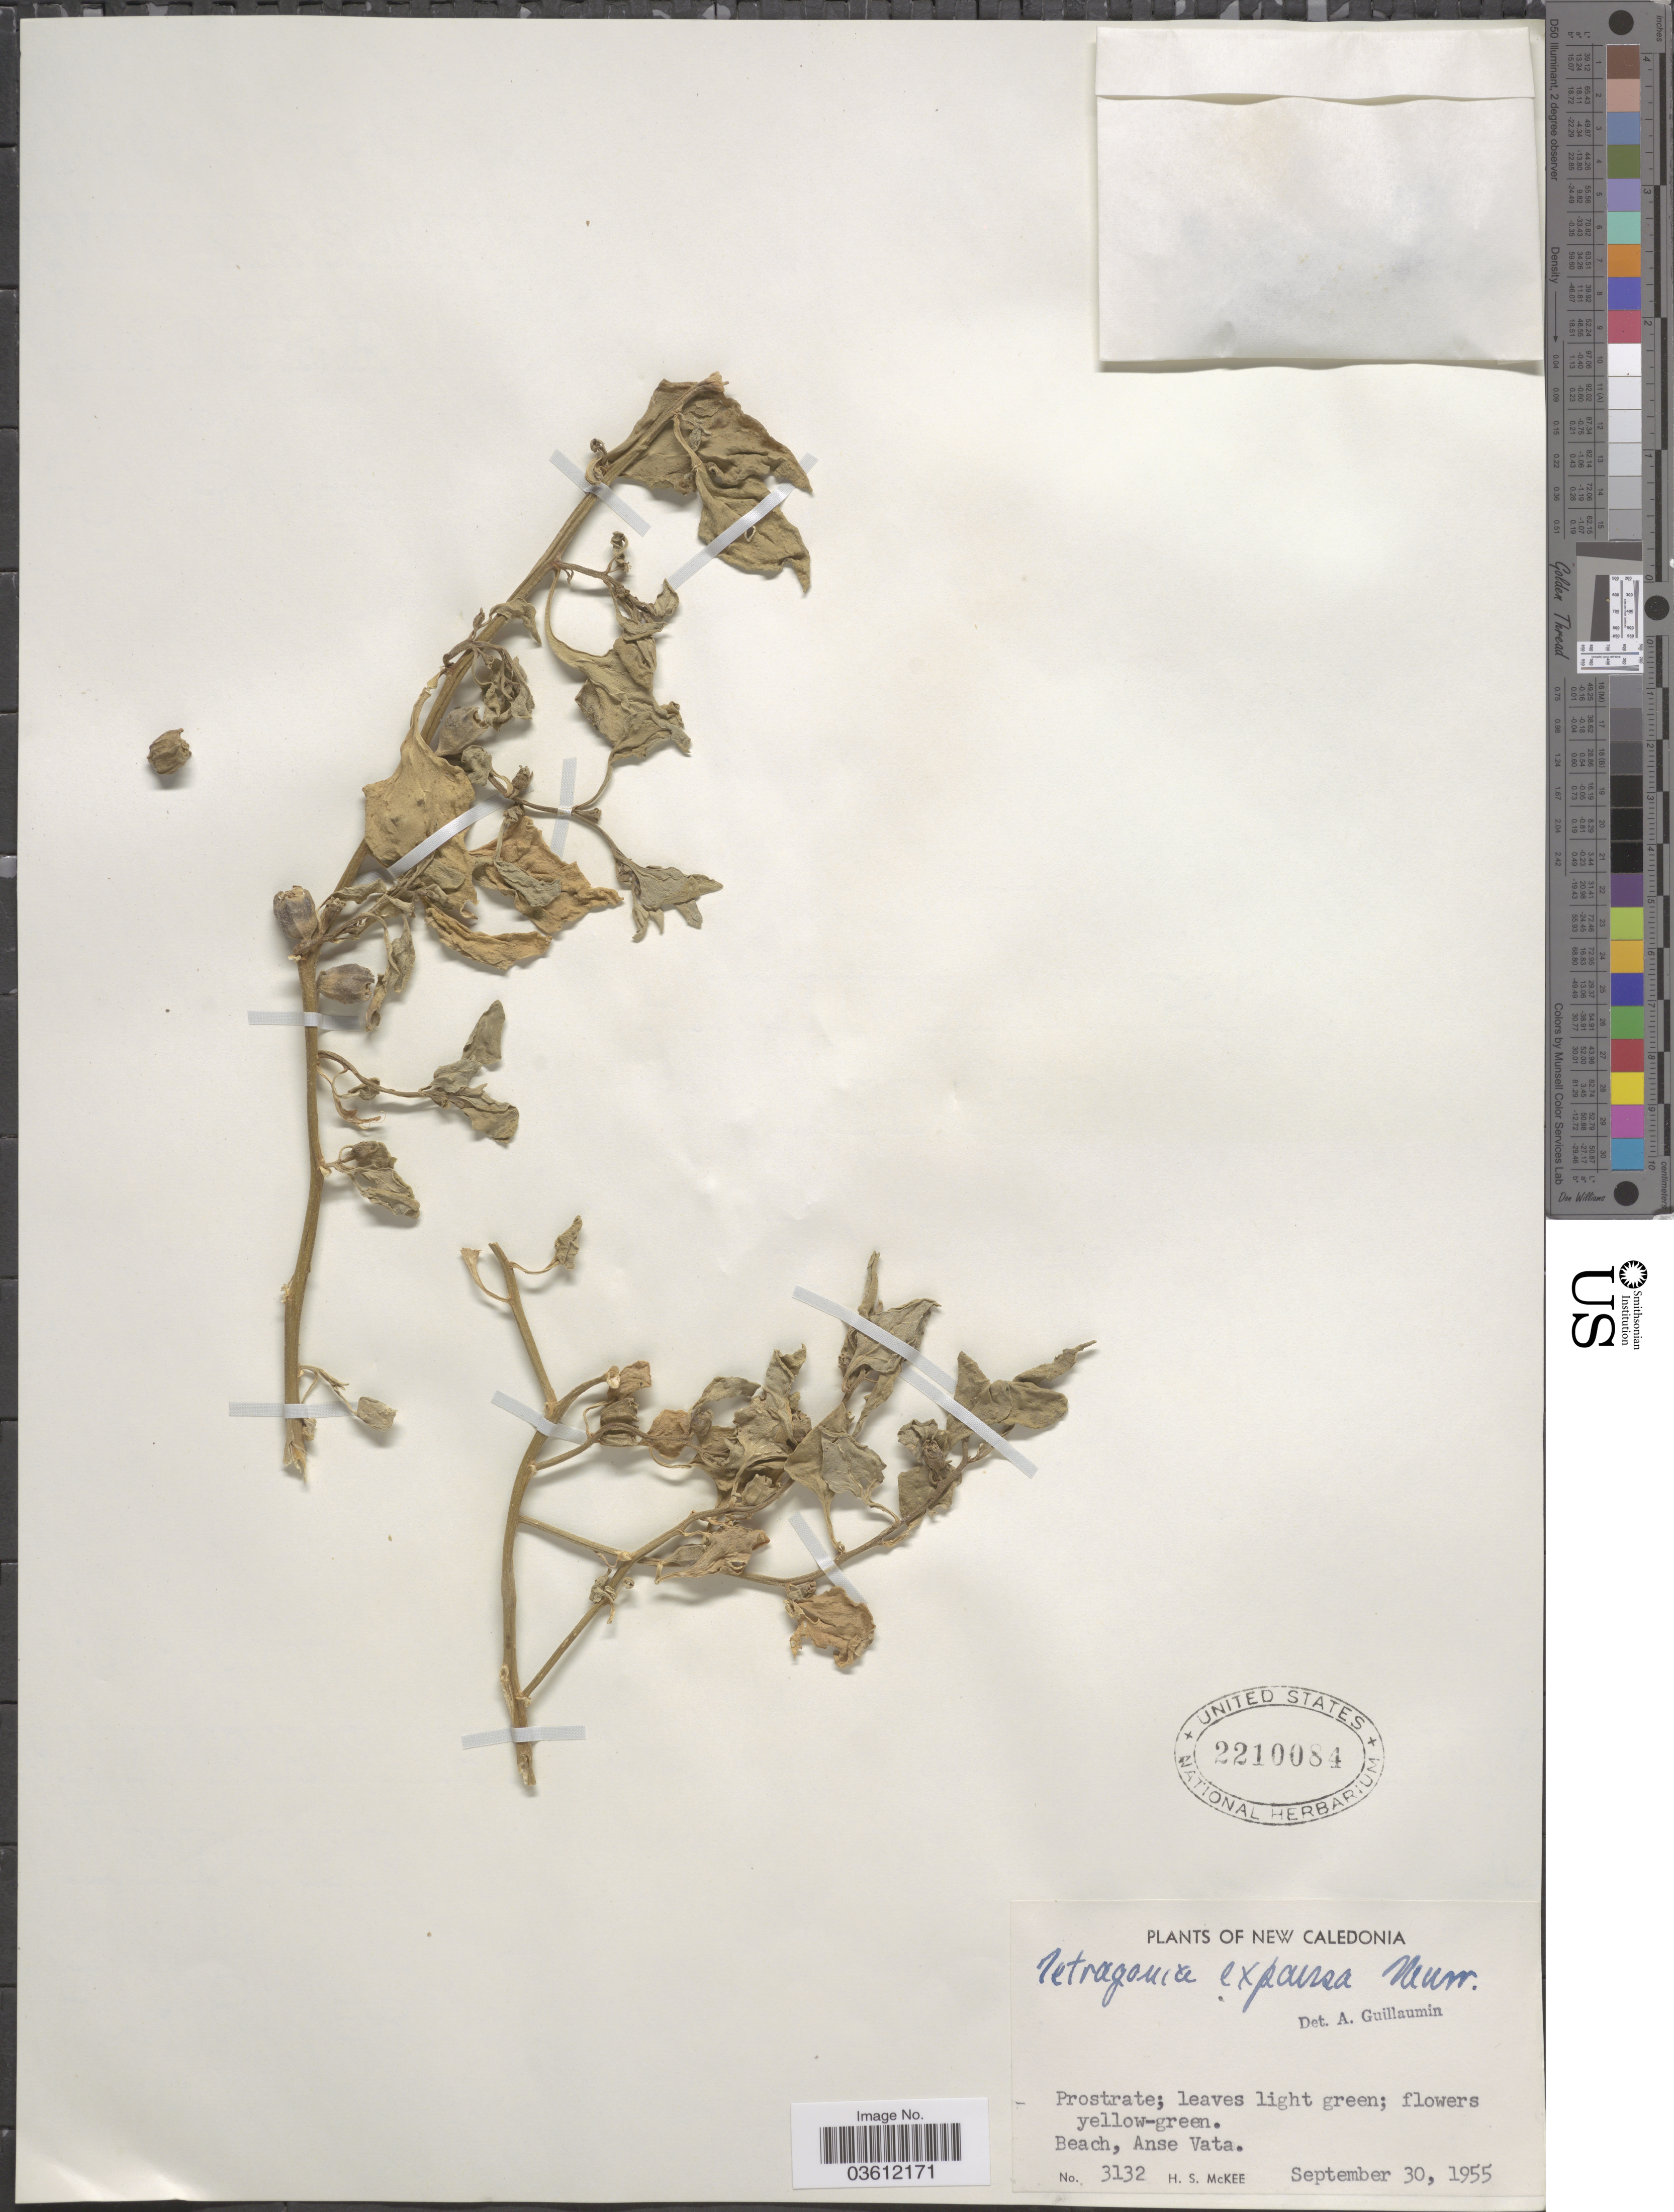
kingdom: Plantae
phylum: Tracheophyta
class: Magnoliopsida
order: Caryophyllales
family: Aizoaceae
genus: Tetragonia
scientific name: Tetragonia expansa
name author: Murr.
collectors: H. S. McKee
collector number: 3132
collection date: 1955-09-30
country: New Caledonia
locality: Beach, Anse Vata.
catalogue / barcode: US 2210084